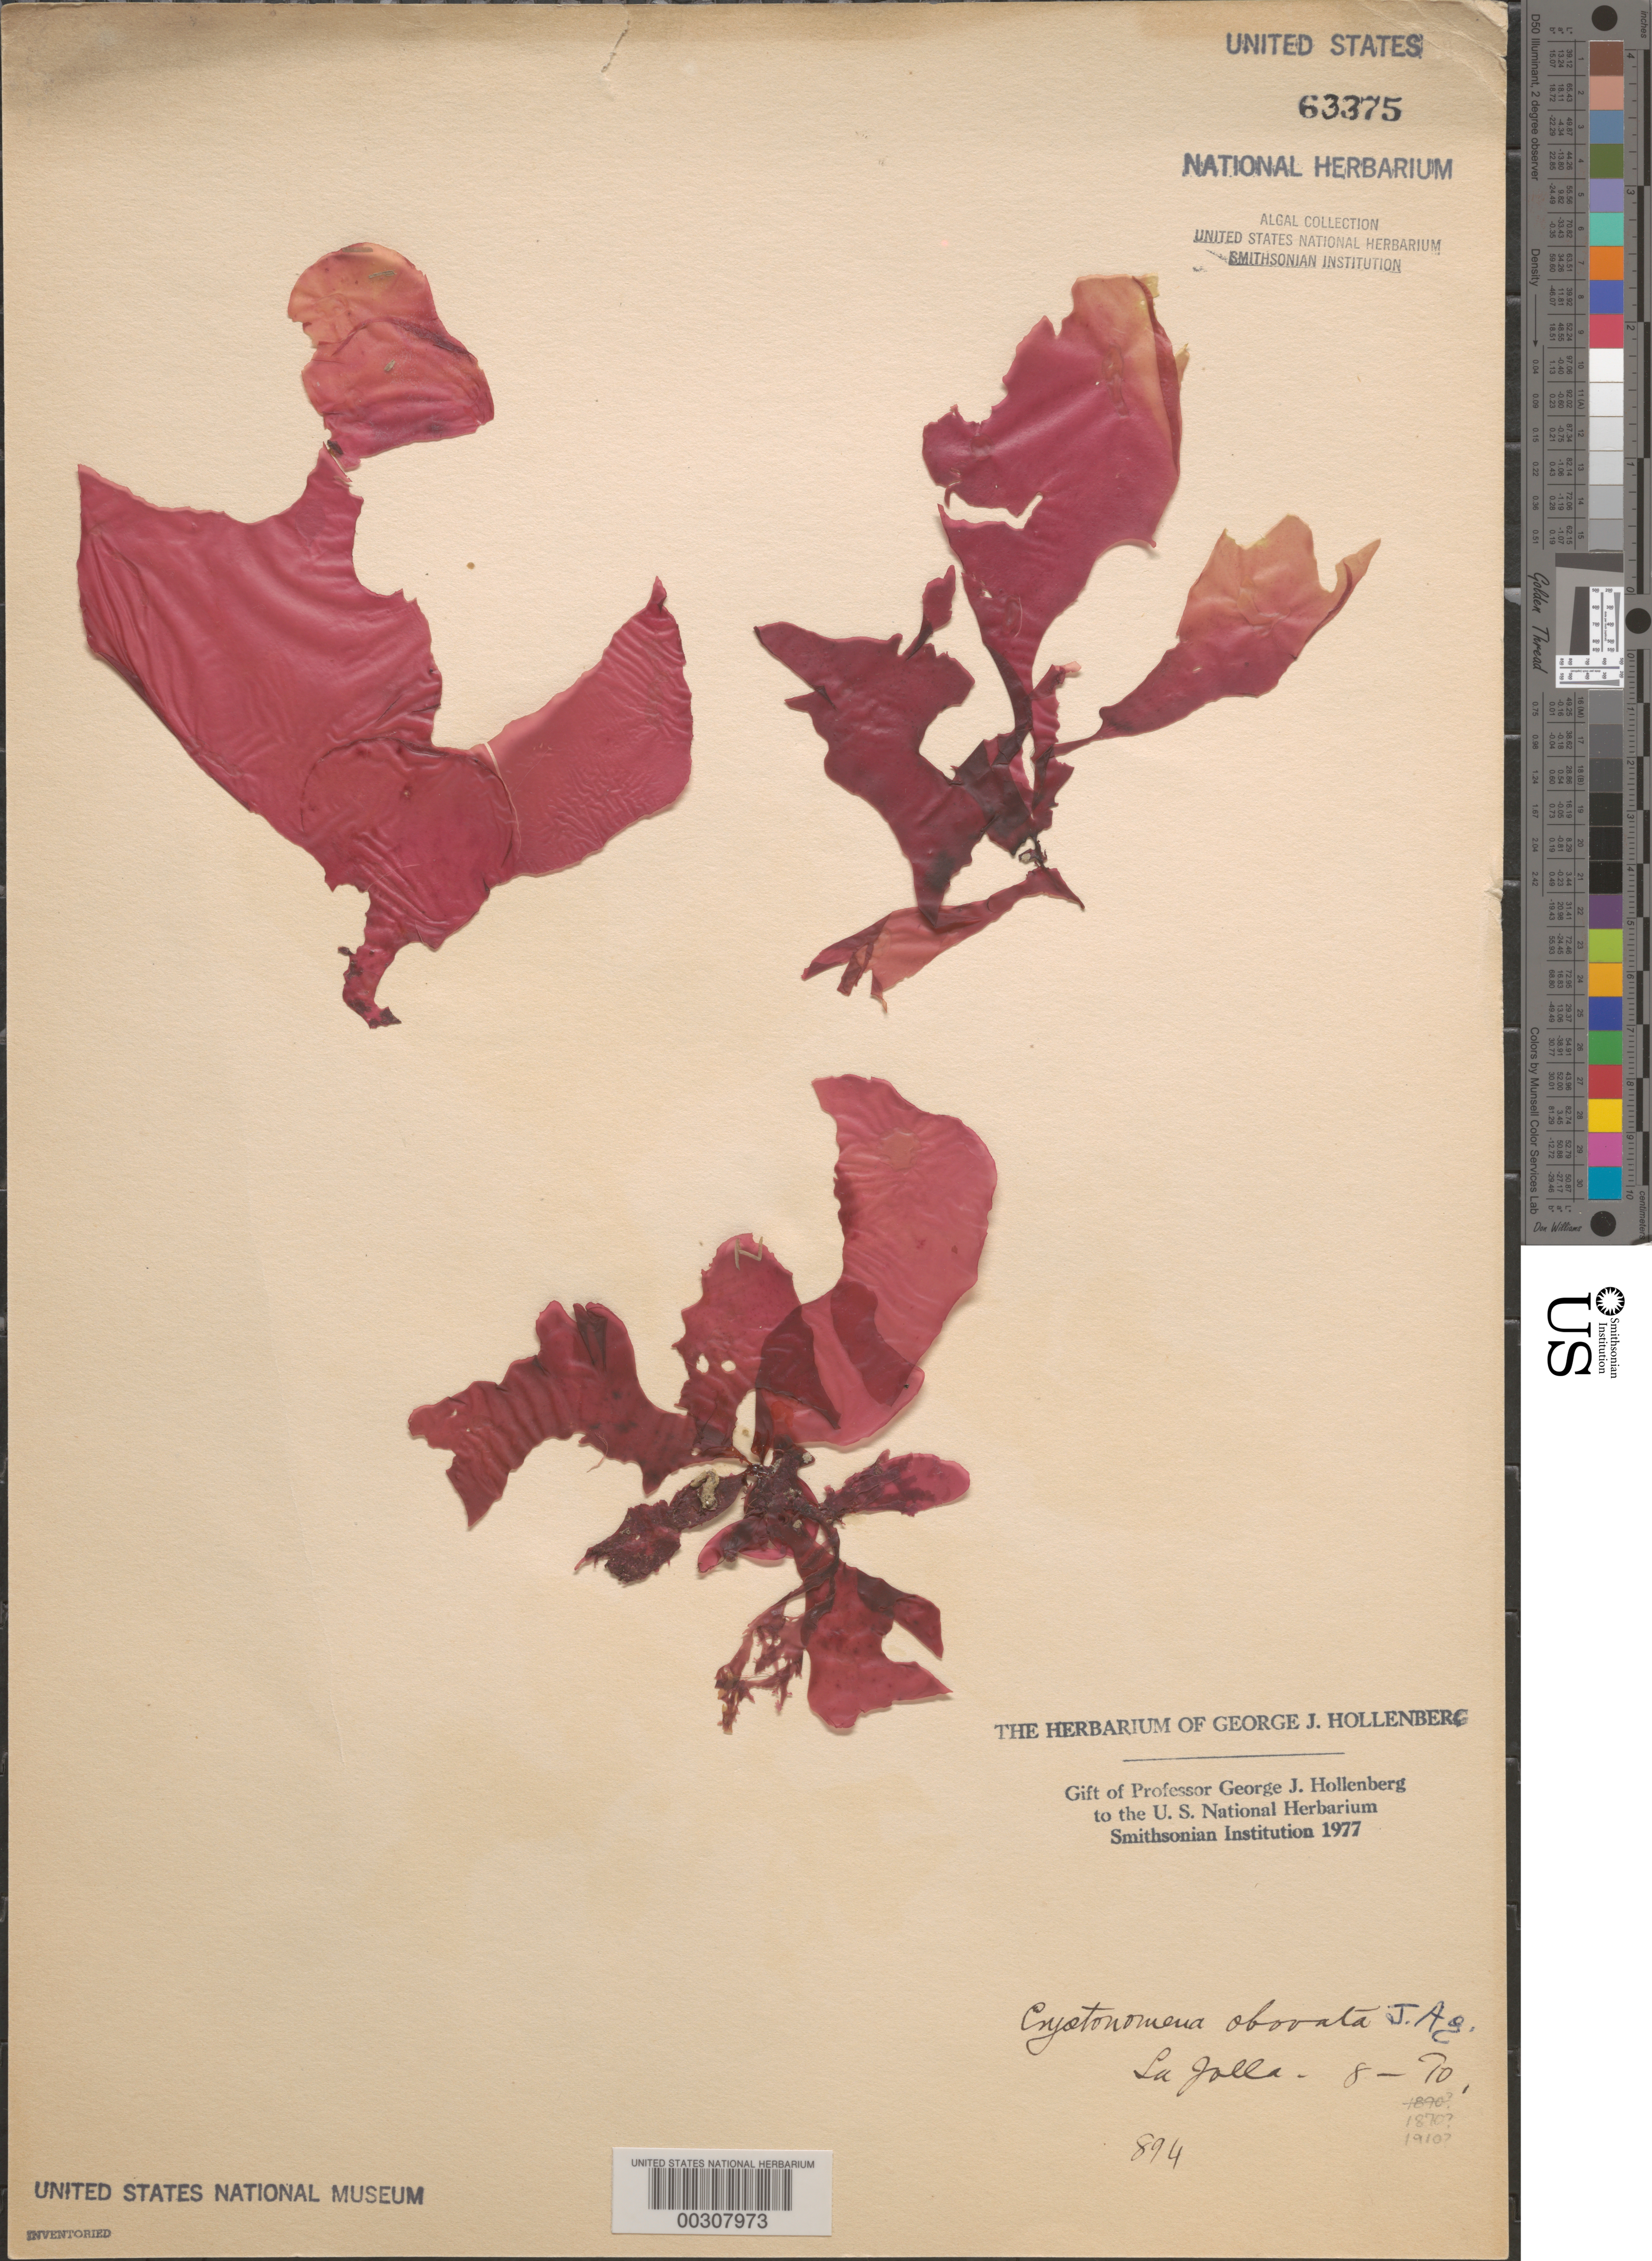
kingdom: Plantae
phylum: Rhodophyta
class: Florideophyceae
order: Halymeniales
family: Halymeniaceae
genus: Cryptonemia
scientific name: Cryptonemia obovata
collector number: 894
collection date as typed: Aug 1890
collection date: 1890-08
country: United States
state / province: California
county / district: San Diego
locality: La Jolla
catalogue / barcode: US 63375